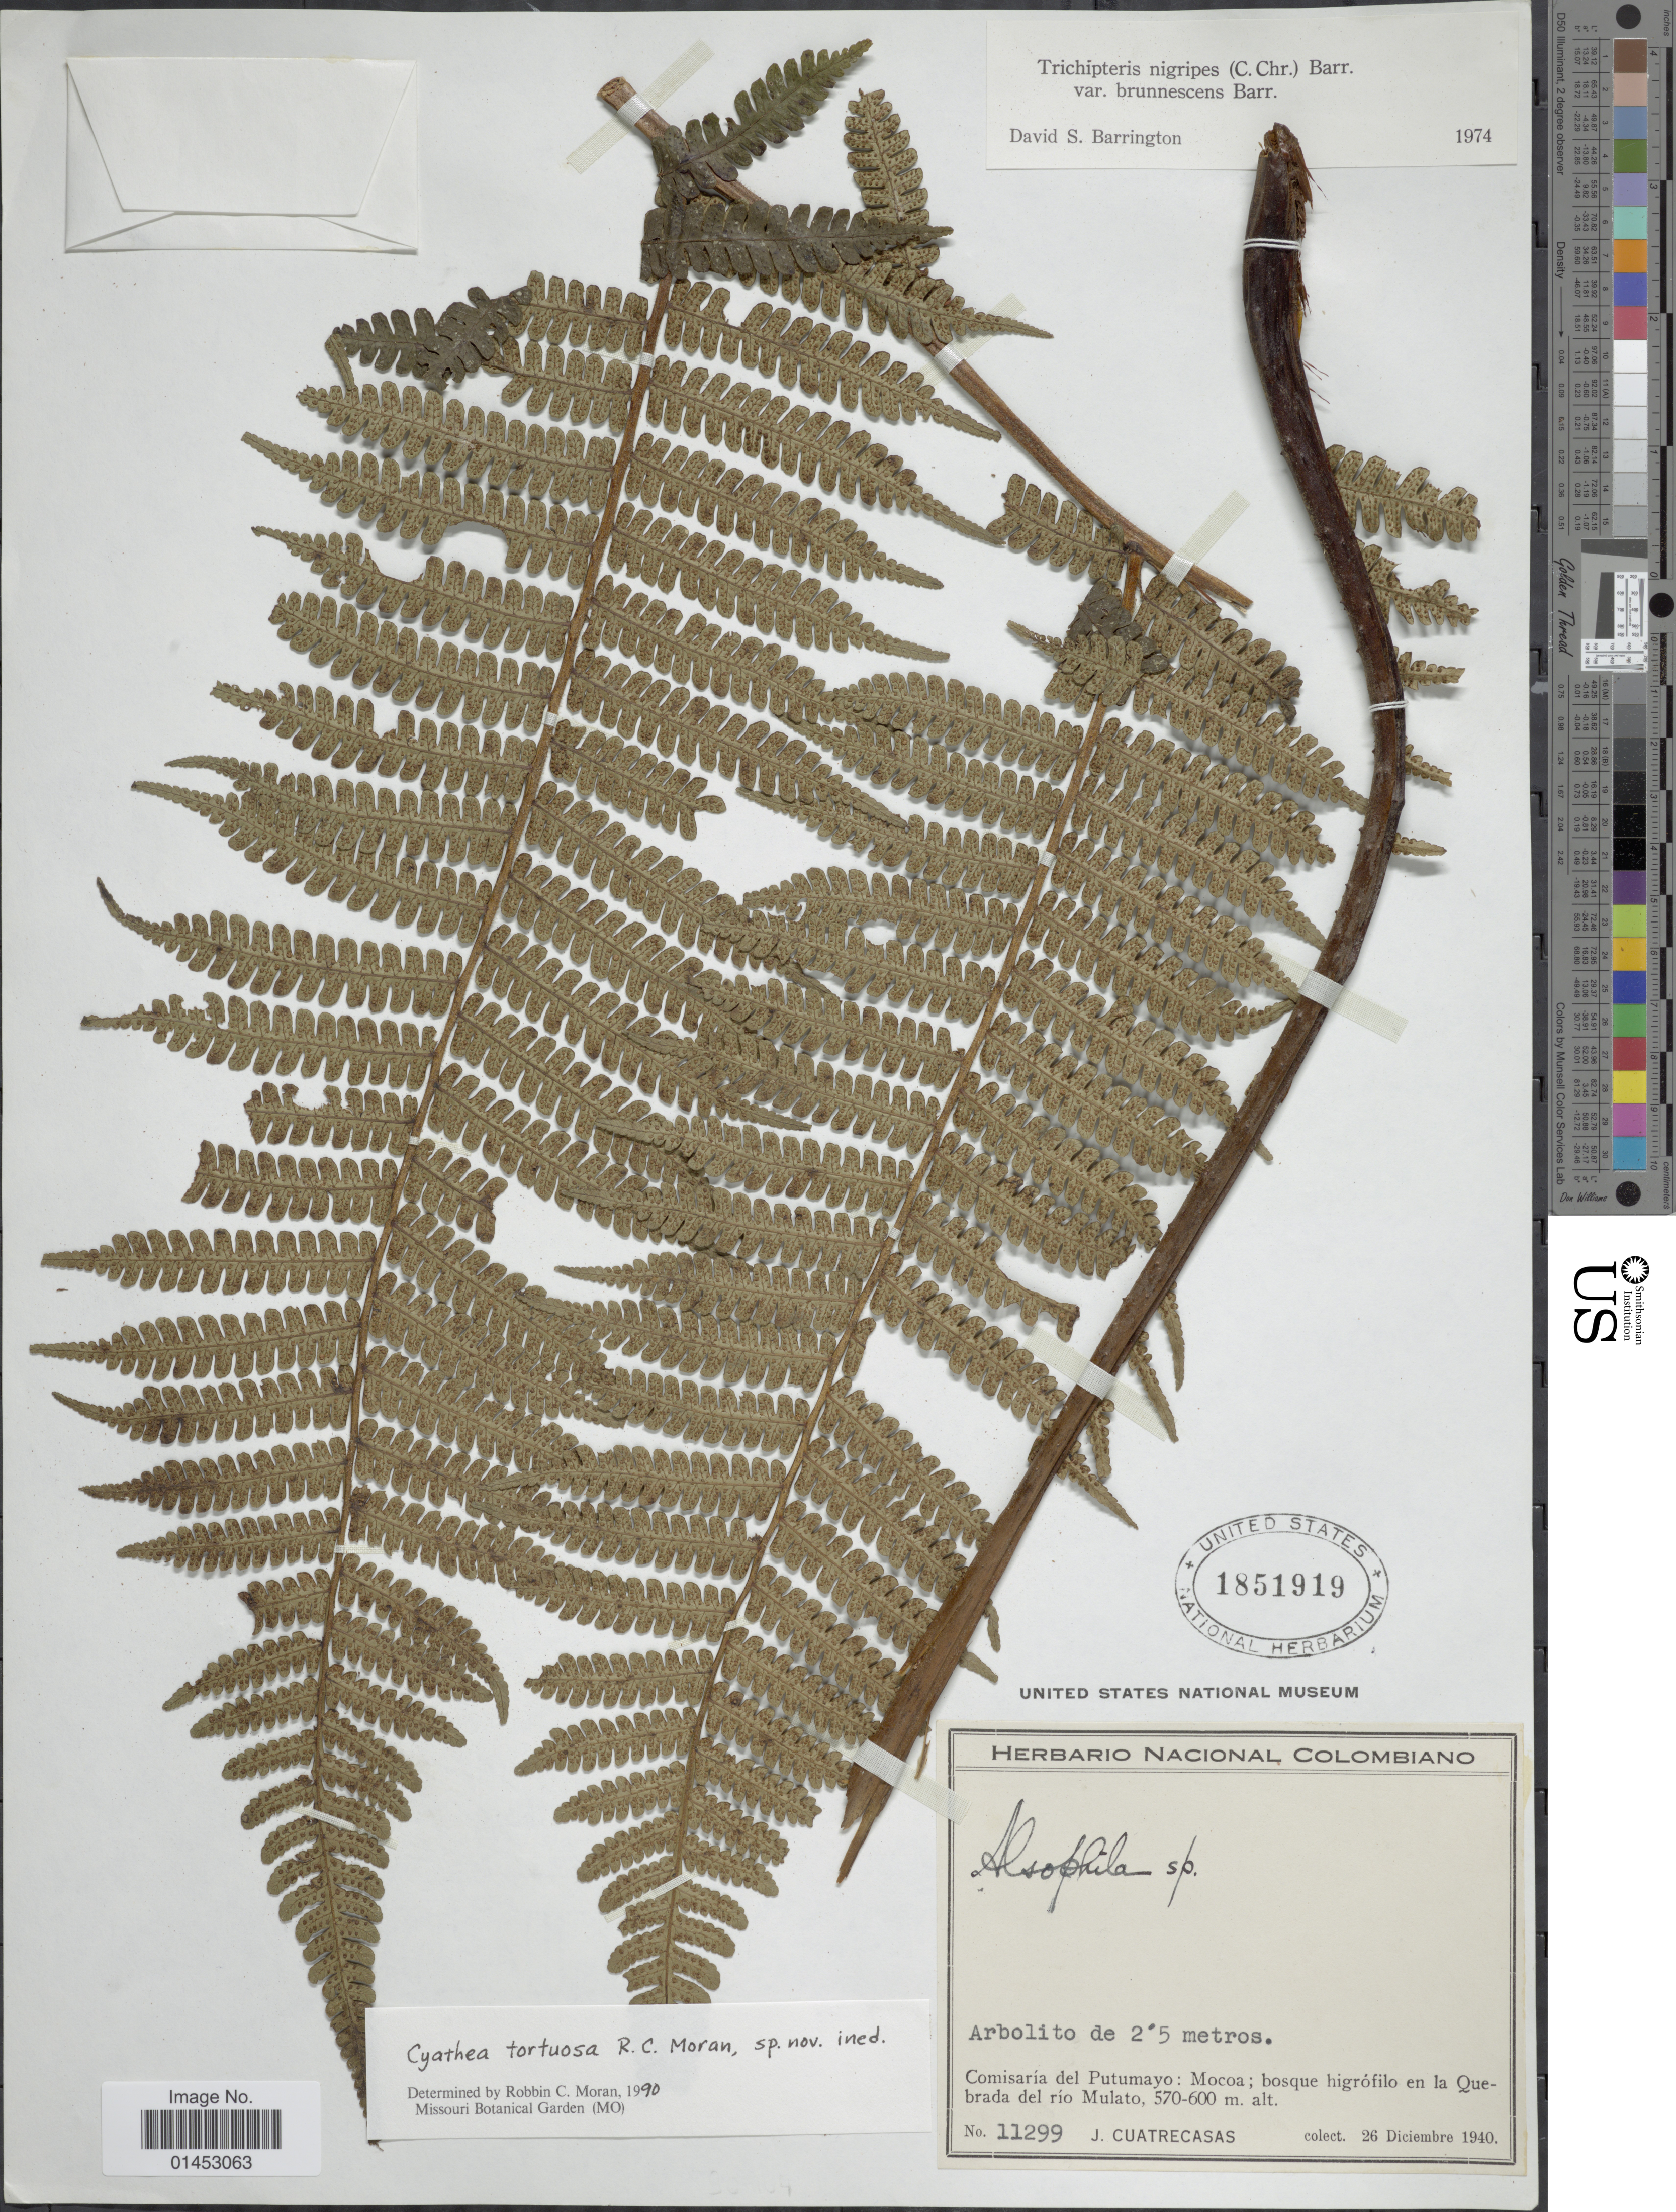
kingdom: Plantae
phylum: Tracheophyta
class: Polypodiopsida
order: Cyatheales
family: Cyatheaceae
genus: Cyathea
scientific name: Cyathea tortuosa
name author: R.C. Moran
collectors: J. Cuatrecasas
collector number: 11299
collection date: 1940-12-26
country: Colombia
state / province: Putumayo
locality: Comisaria del Putumayo: bosque higrofilo en la Quebrada del rio Mulato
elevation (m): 570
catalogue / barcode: US 1851919